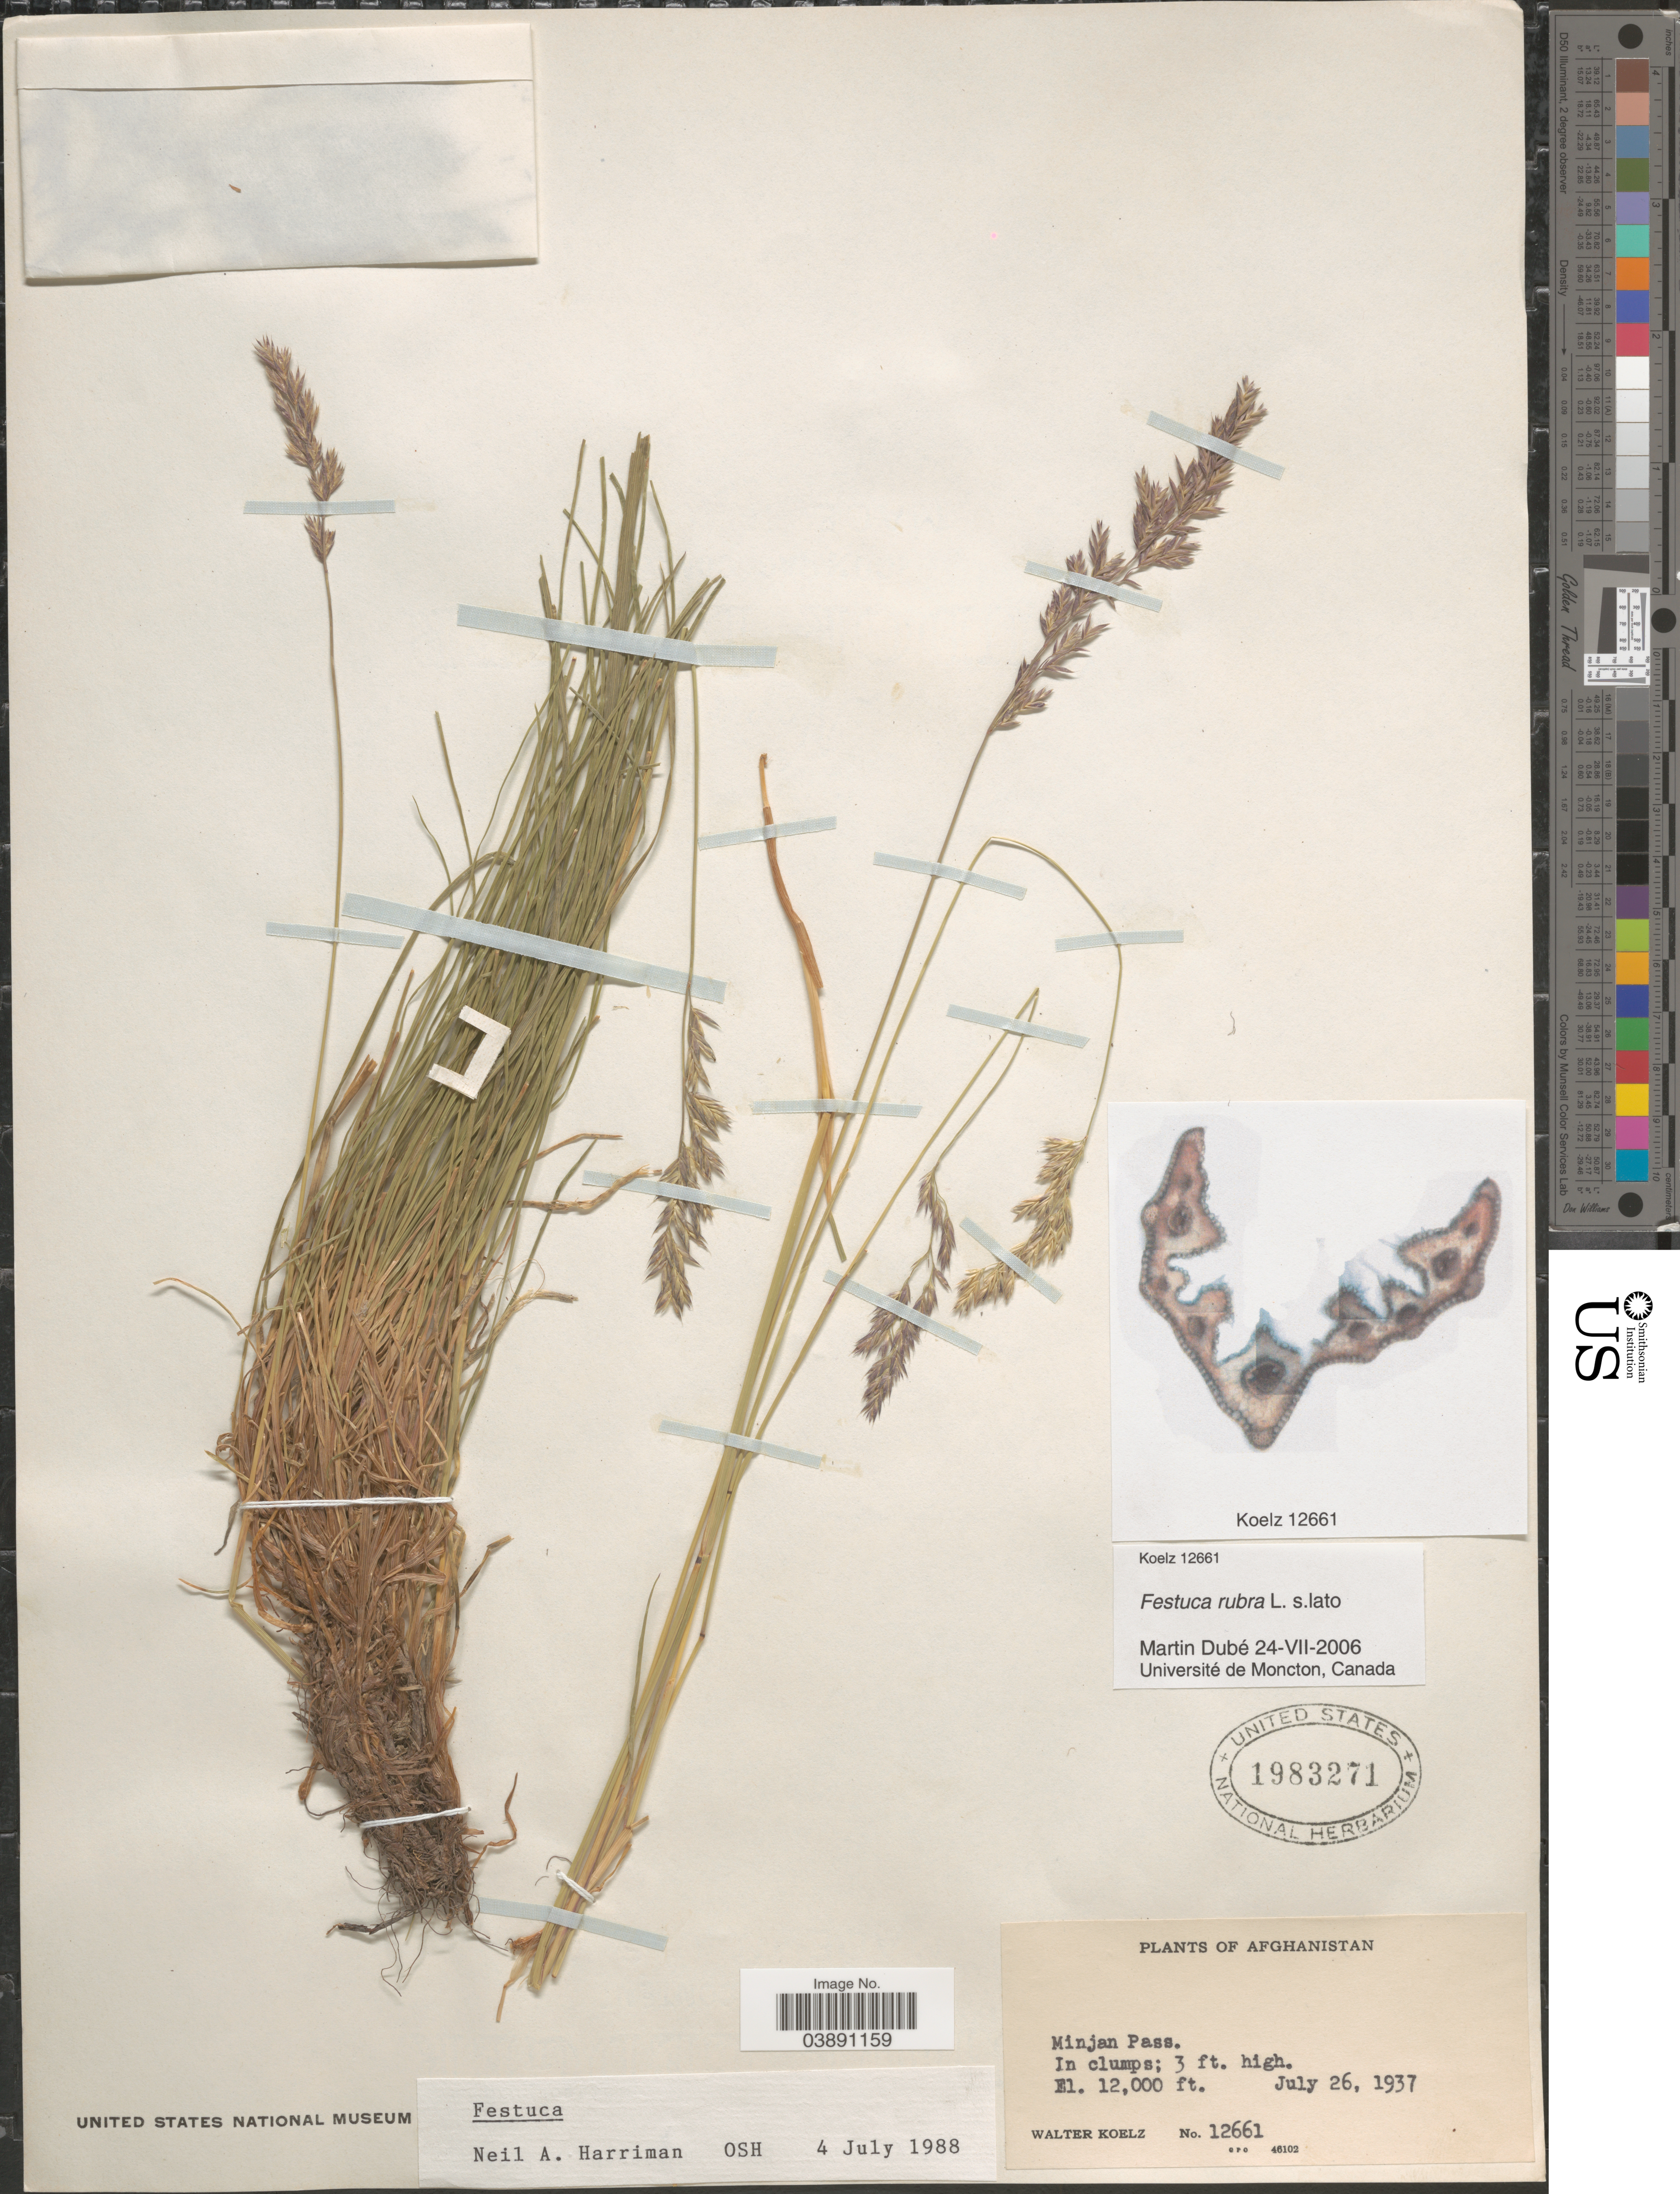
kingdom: Plantae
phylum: Tracheophyta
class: Liliopsida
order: Poales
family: Poaceae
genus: Festuca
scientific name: Festuca rubra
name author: L.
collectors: W. N. Koelz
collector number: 12661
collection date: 1937-07-26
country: Afghanistan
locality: Minjan Pass.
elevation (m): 3658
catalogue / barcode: US 1983271